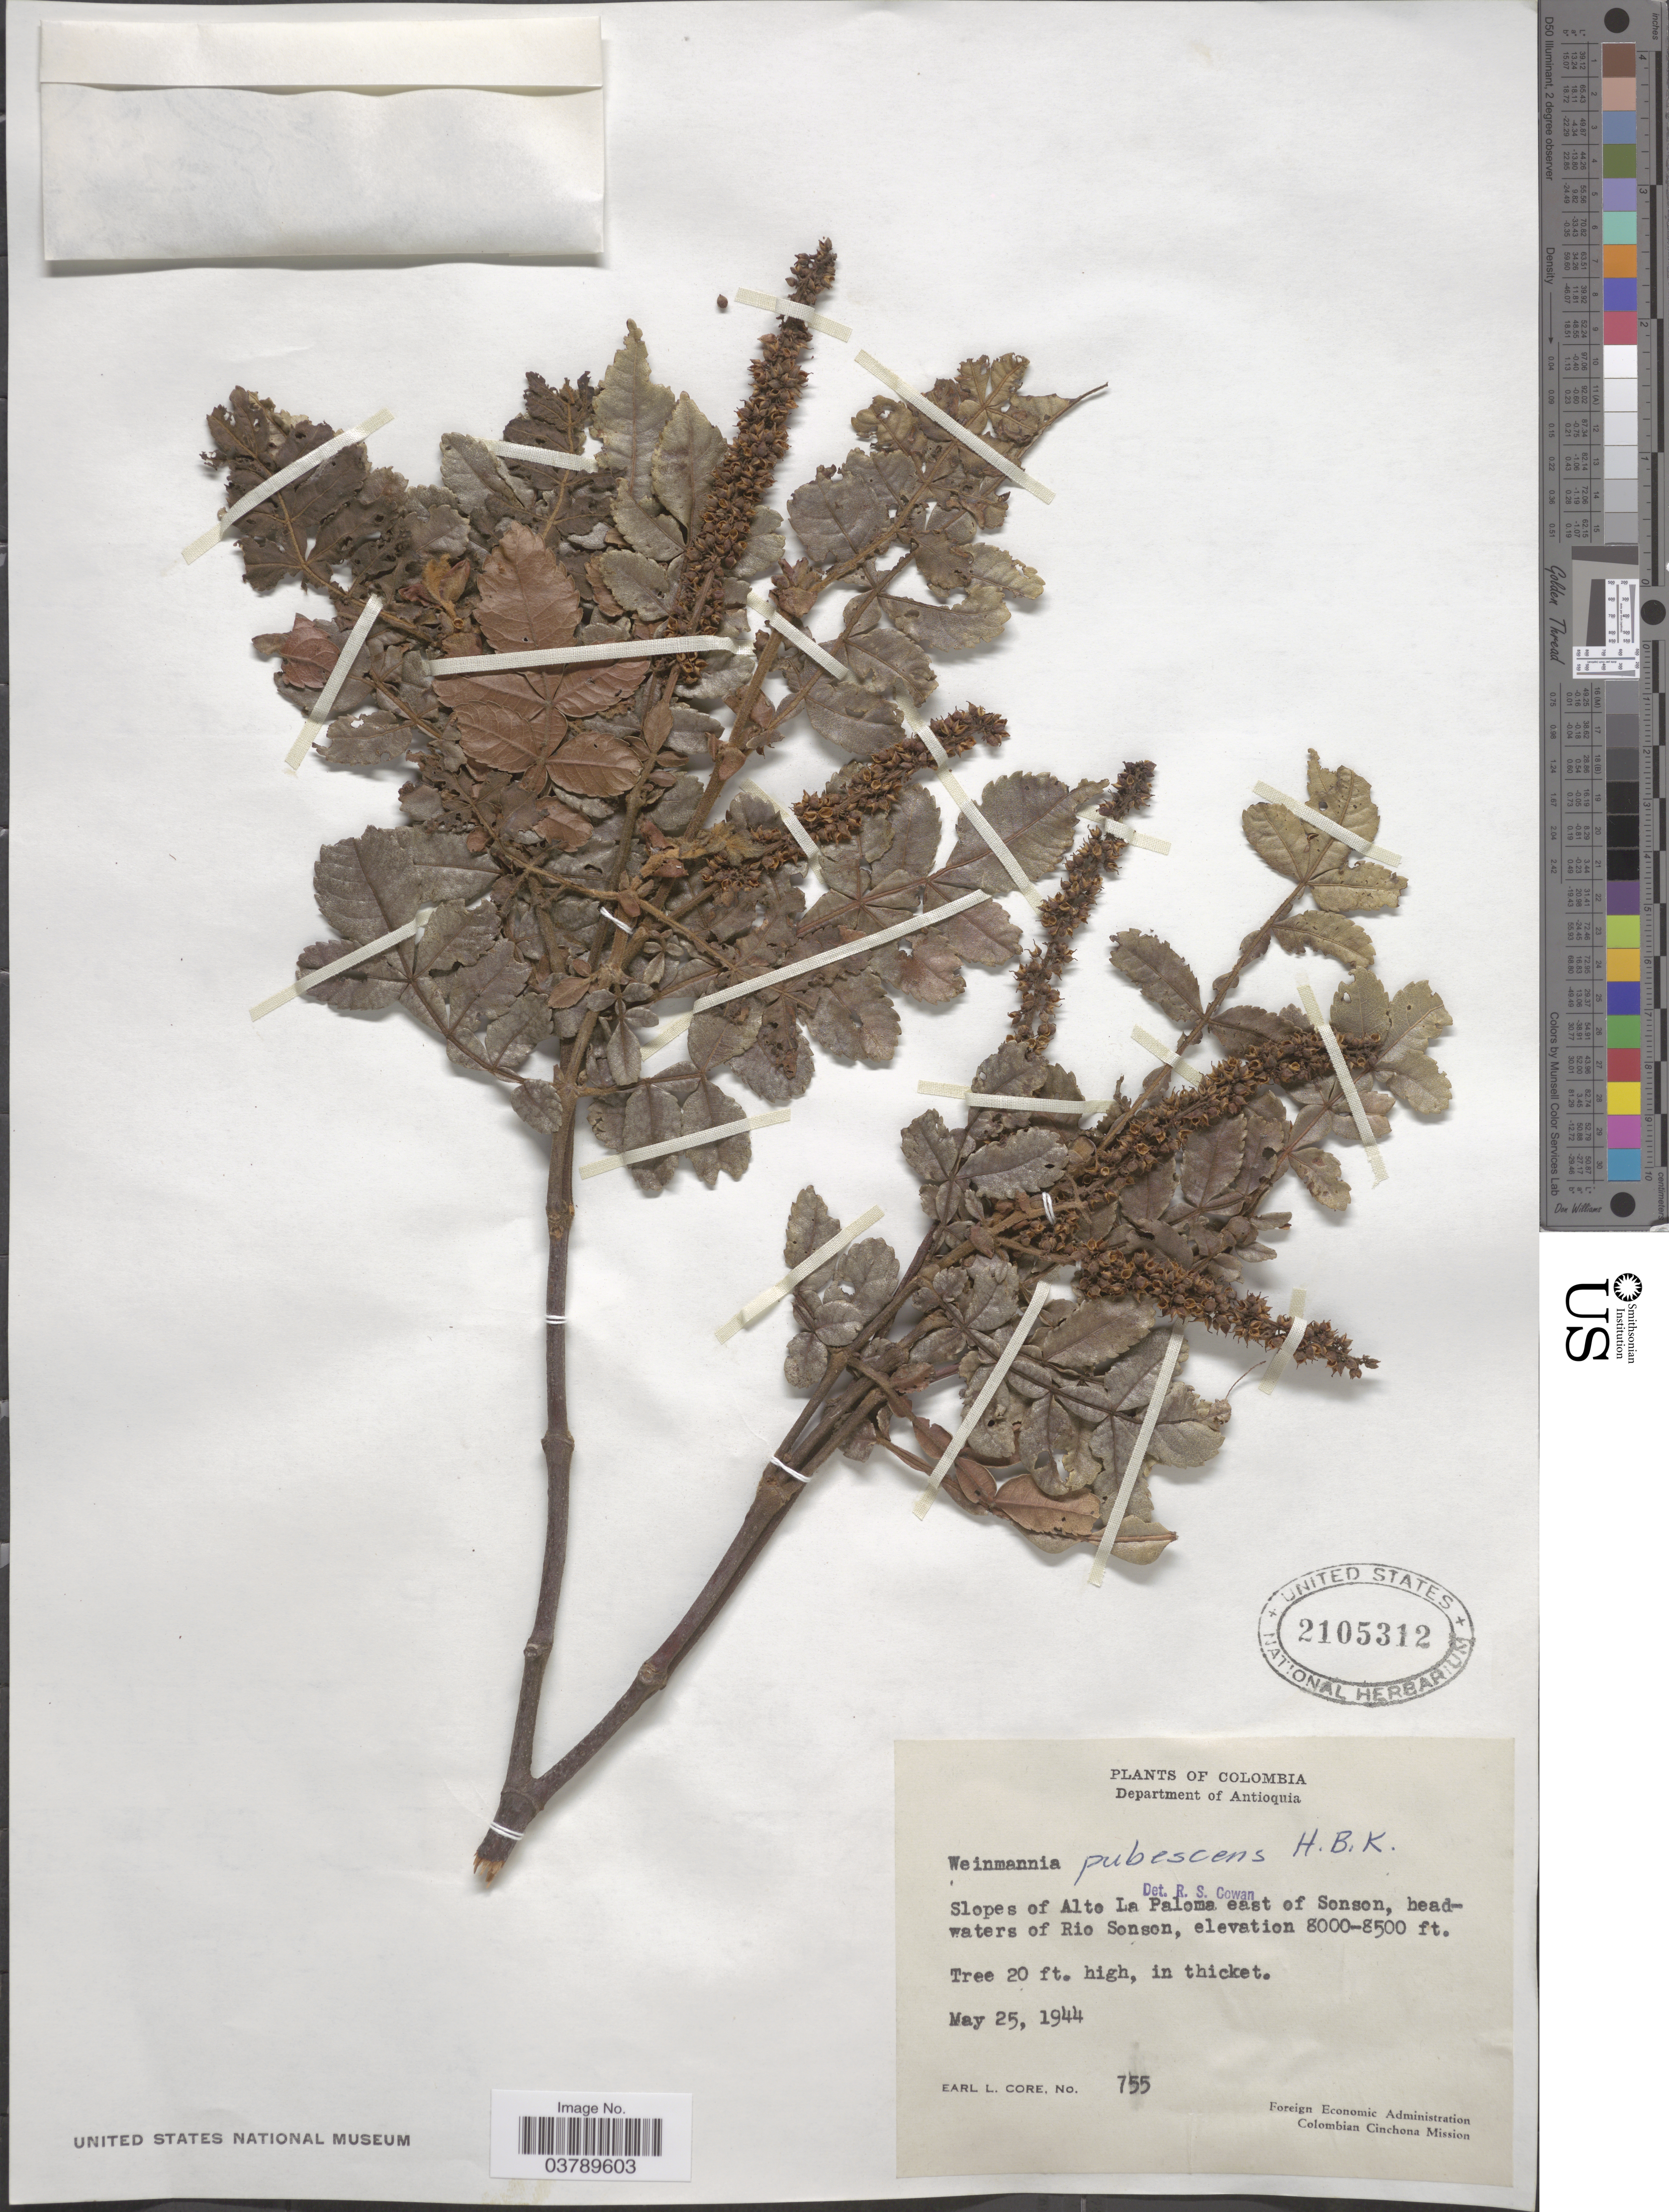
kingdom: Plantae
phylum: Tracheophyta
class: Magnoliopsida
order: Oxalidales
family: Cunoniaceae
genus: Weinmannia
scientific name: Weinmannia pubescens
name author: Kunth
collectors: E. L. Core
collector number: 755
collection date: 1944-05-25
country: Colombia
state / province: Antioquia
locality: Department of Antioquia. Slopes of Alto La Paloma east of Sonson, headwaters of Rio Sonson.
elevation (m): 2438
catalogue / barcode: US 2105312